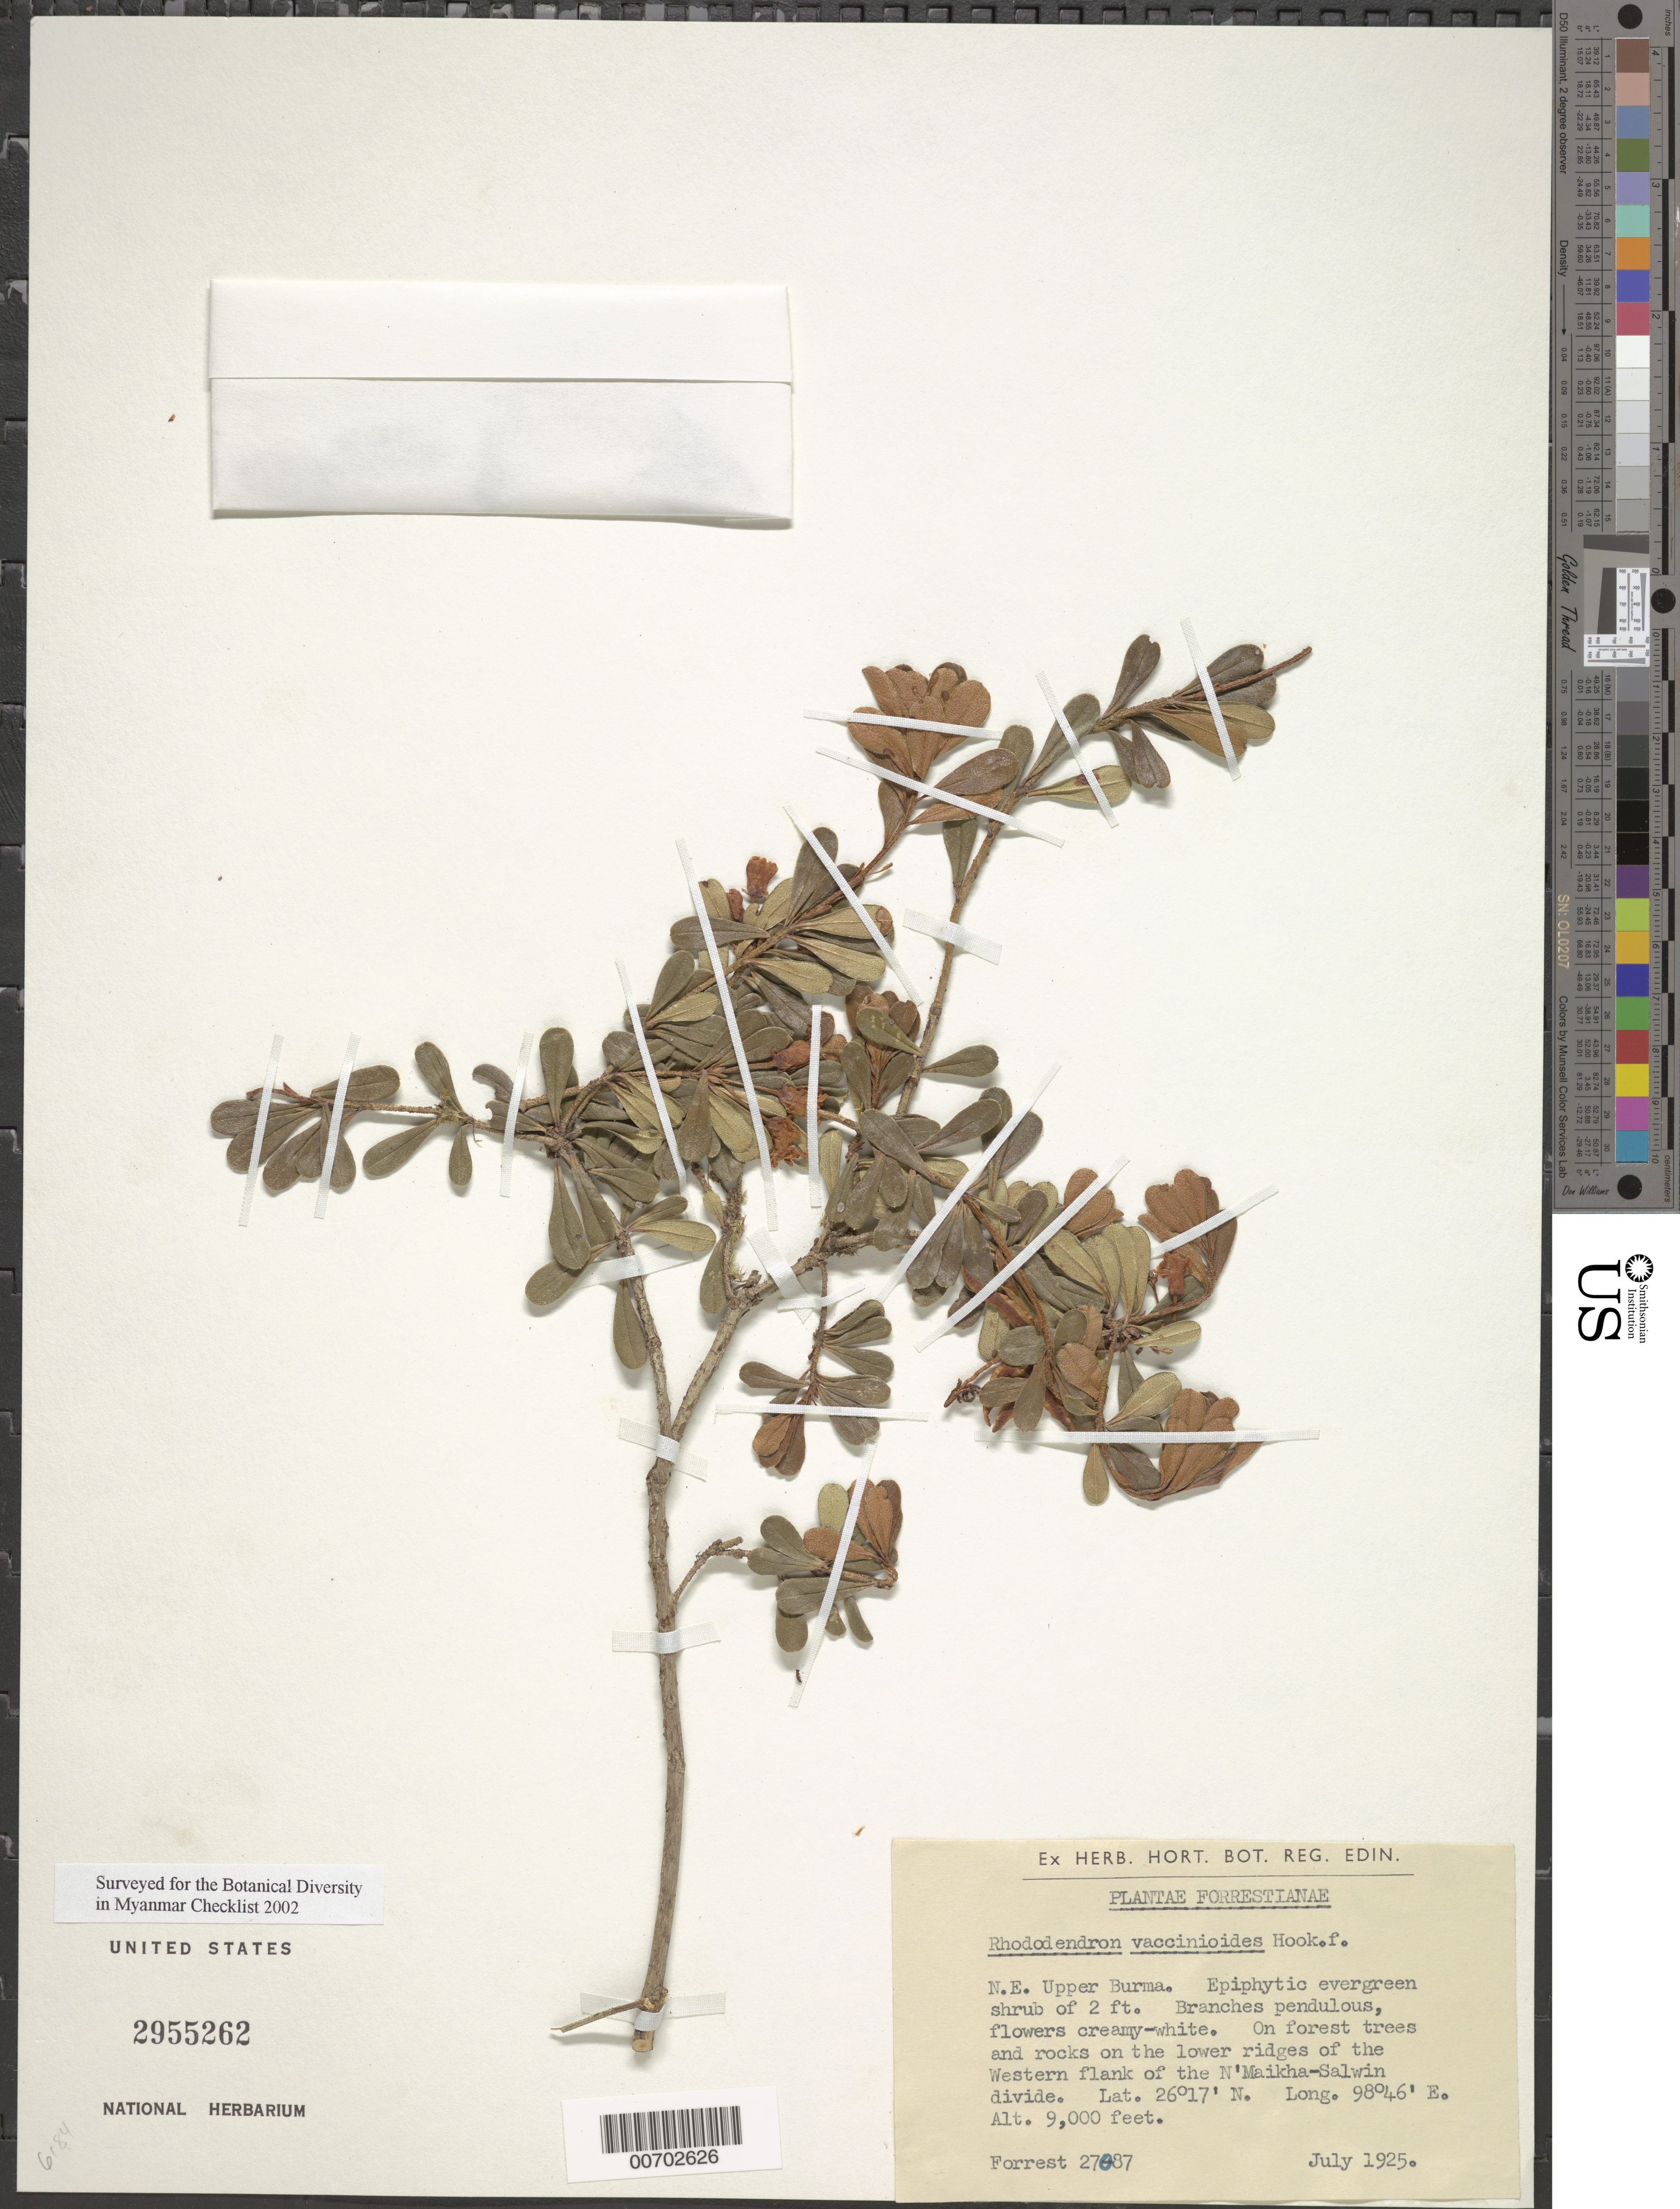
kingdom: Plantae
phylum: Tracheophyta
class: Magnoliopsida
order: Ericales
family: Ericaceae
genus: Rhododendron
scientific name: Rhododendron vaccinioides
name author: Hook. f.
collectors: G. Forrest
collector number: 27087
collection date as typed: Jul 1925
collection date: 1925-07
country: Myanmar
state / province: Kachin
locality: N'Maikha-Salwin Divide, W flank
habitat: On forest trees and rocks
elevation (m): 2743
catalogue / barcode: US 2955226